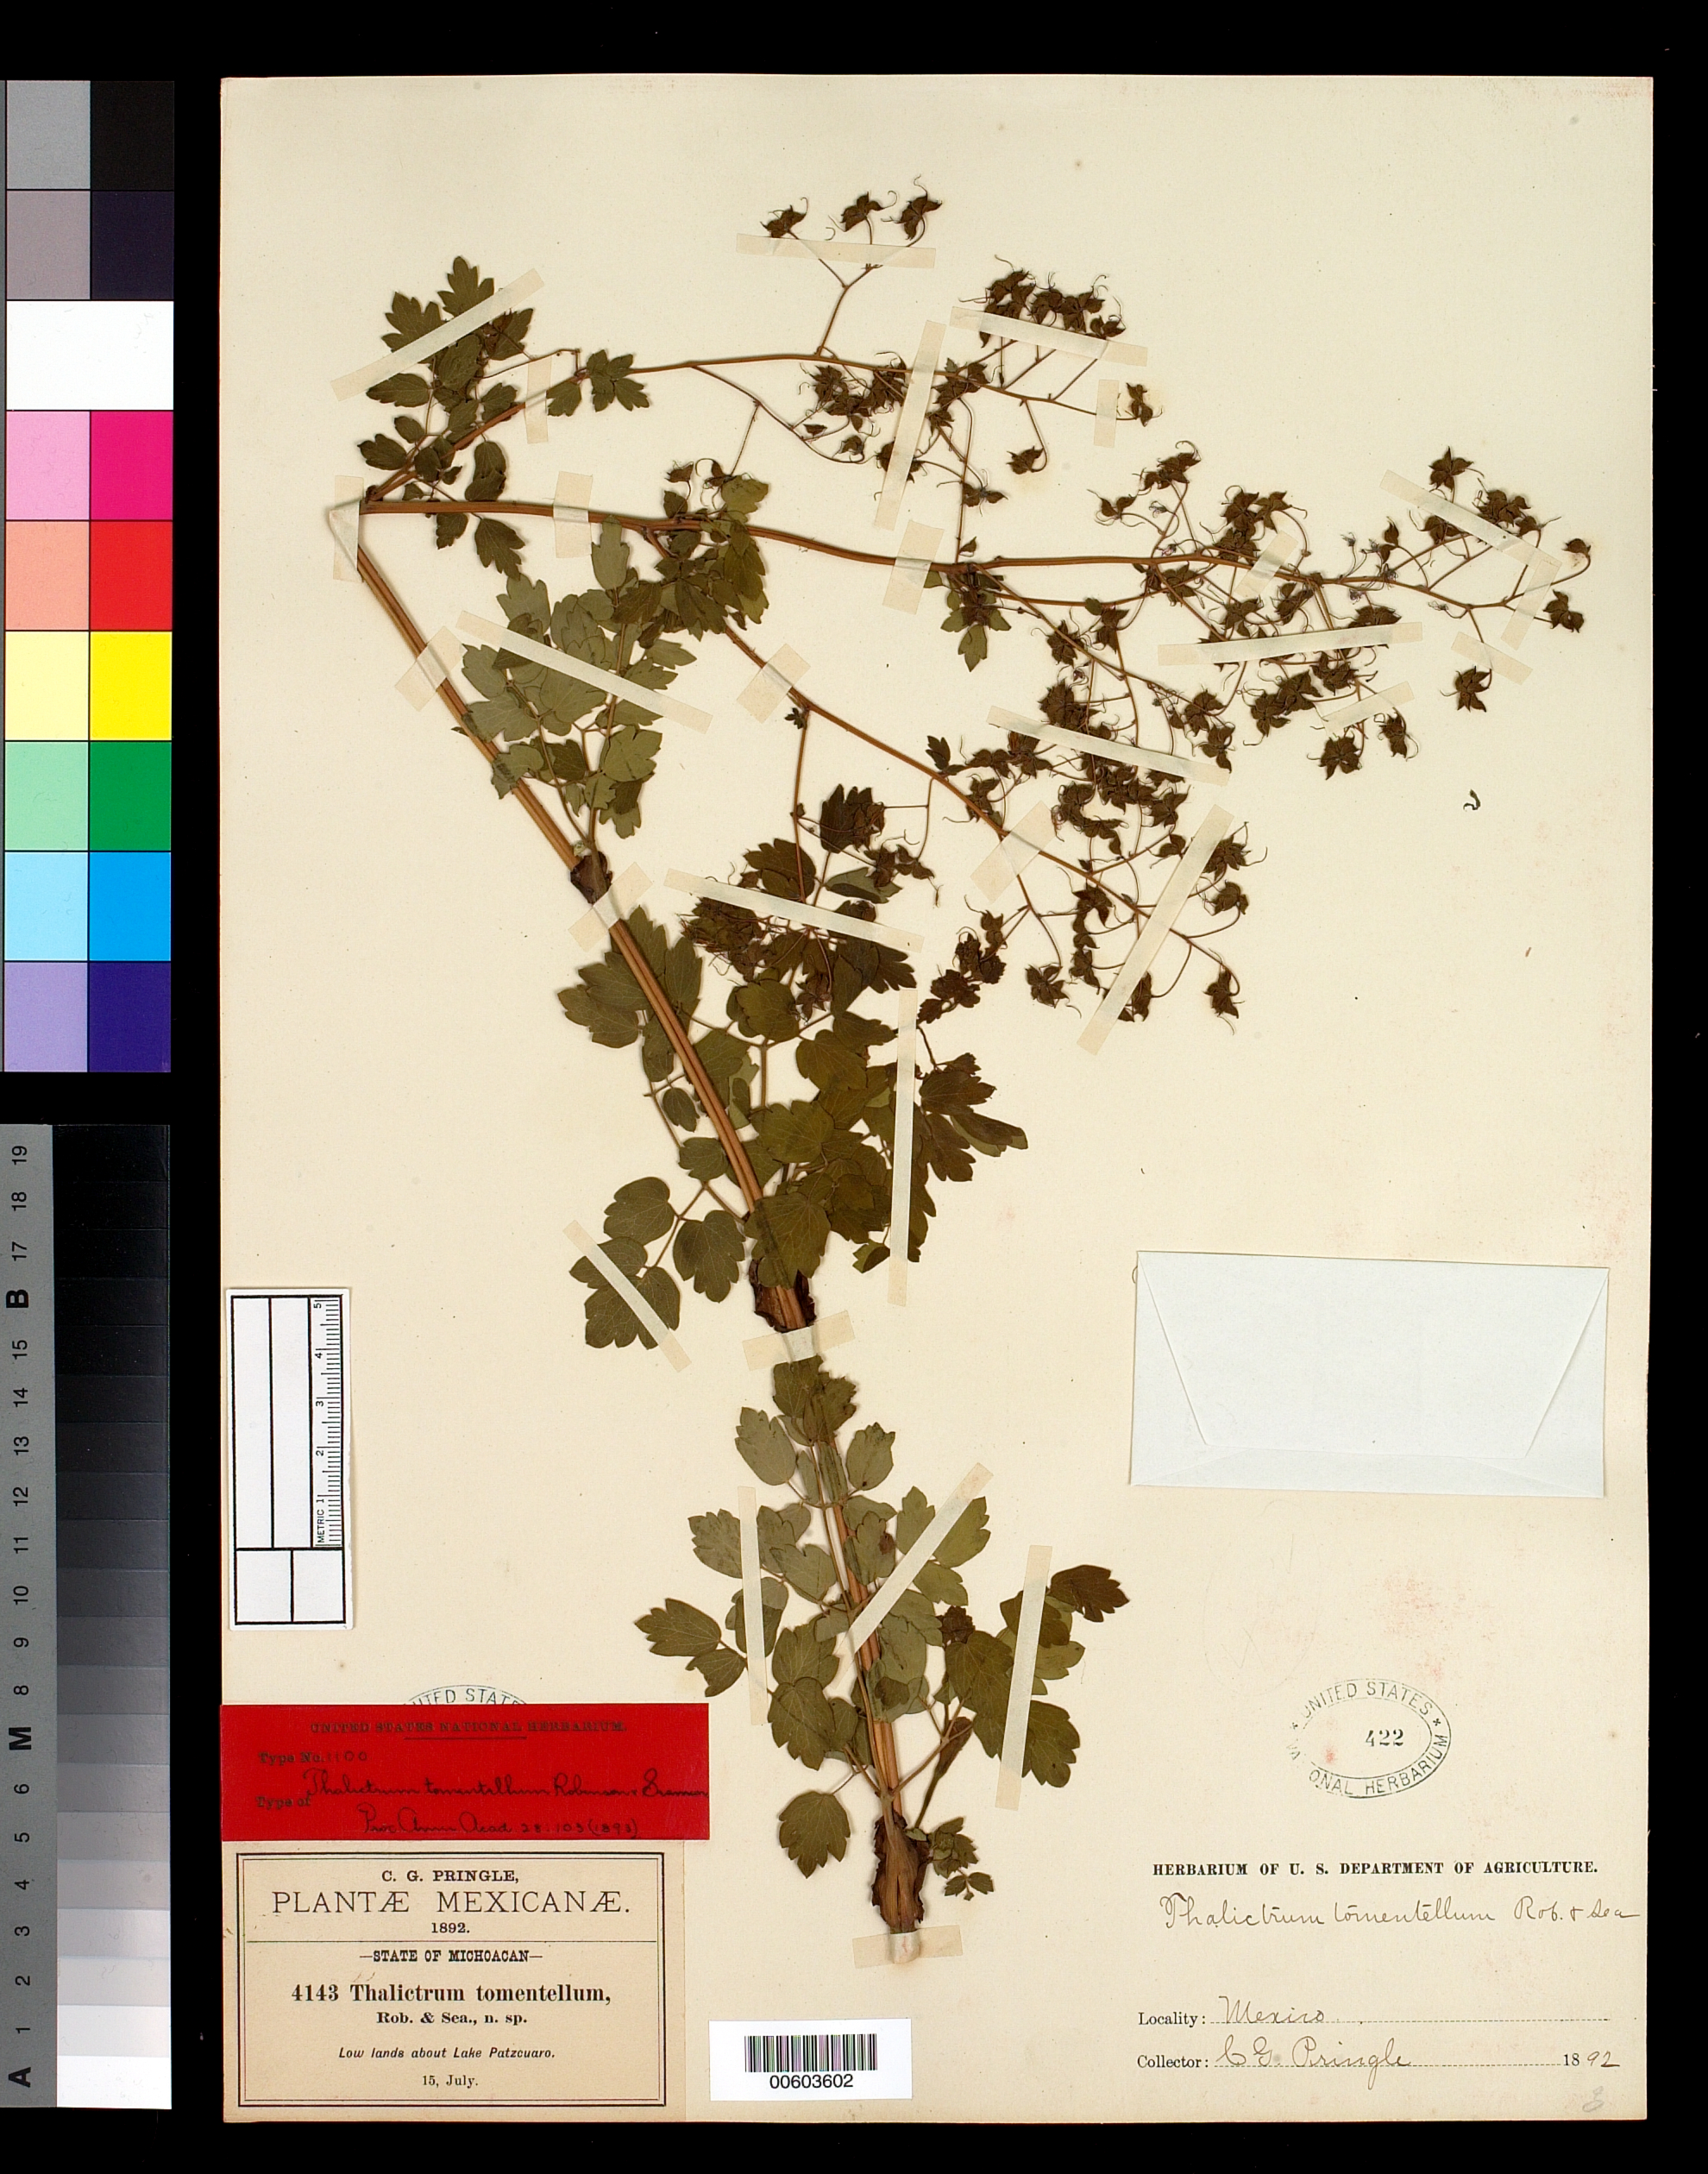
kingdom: Plantae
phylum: Tracheophyta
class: Magnoliopsida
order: Ranunculales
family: Ranunculaceae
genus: Thalictrum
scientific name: Thalictrum tomentellum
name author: B.L. Rob. & Seaton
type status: Isotype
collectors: C. G. Pringle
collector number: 4143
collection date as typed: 15 Jul 1892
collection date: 1892-07-15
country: Mexico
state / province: Michoacán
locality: Lowlands about Lake Patzcuaro.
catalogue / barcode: US 422